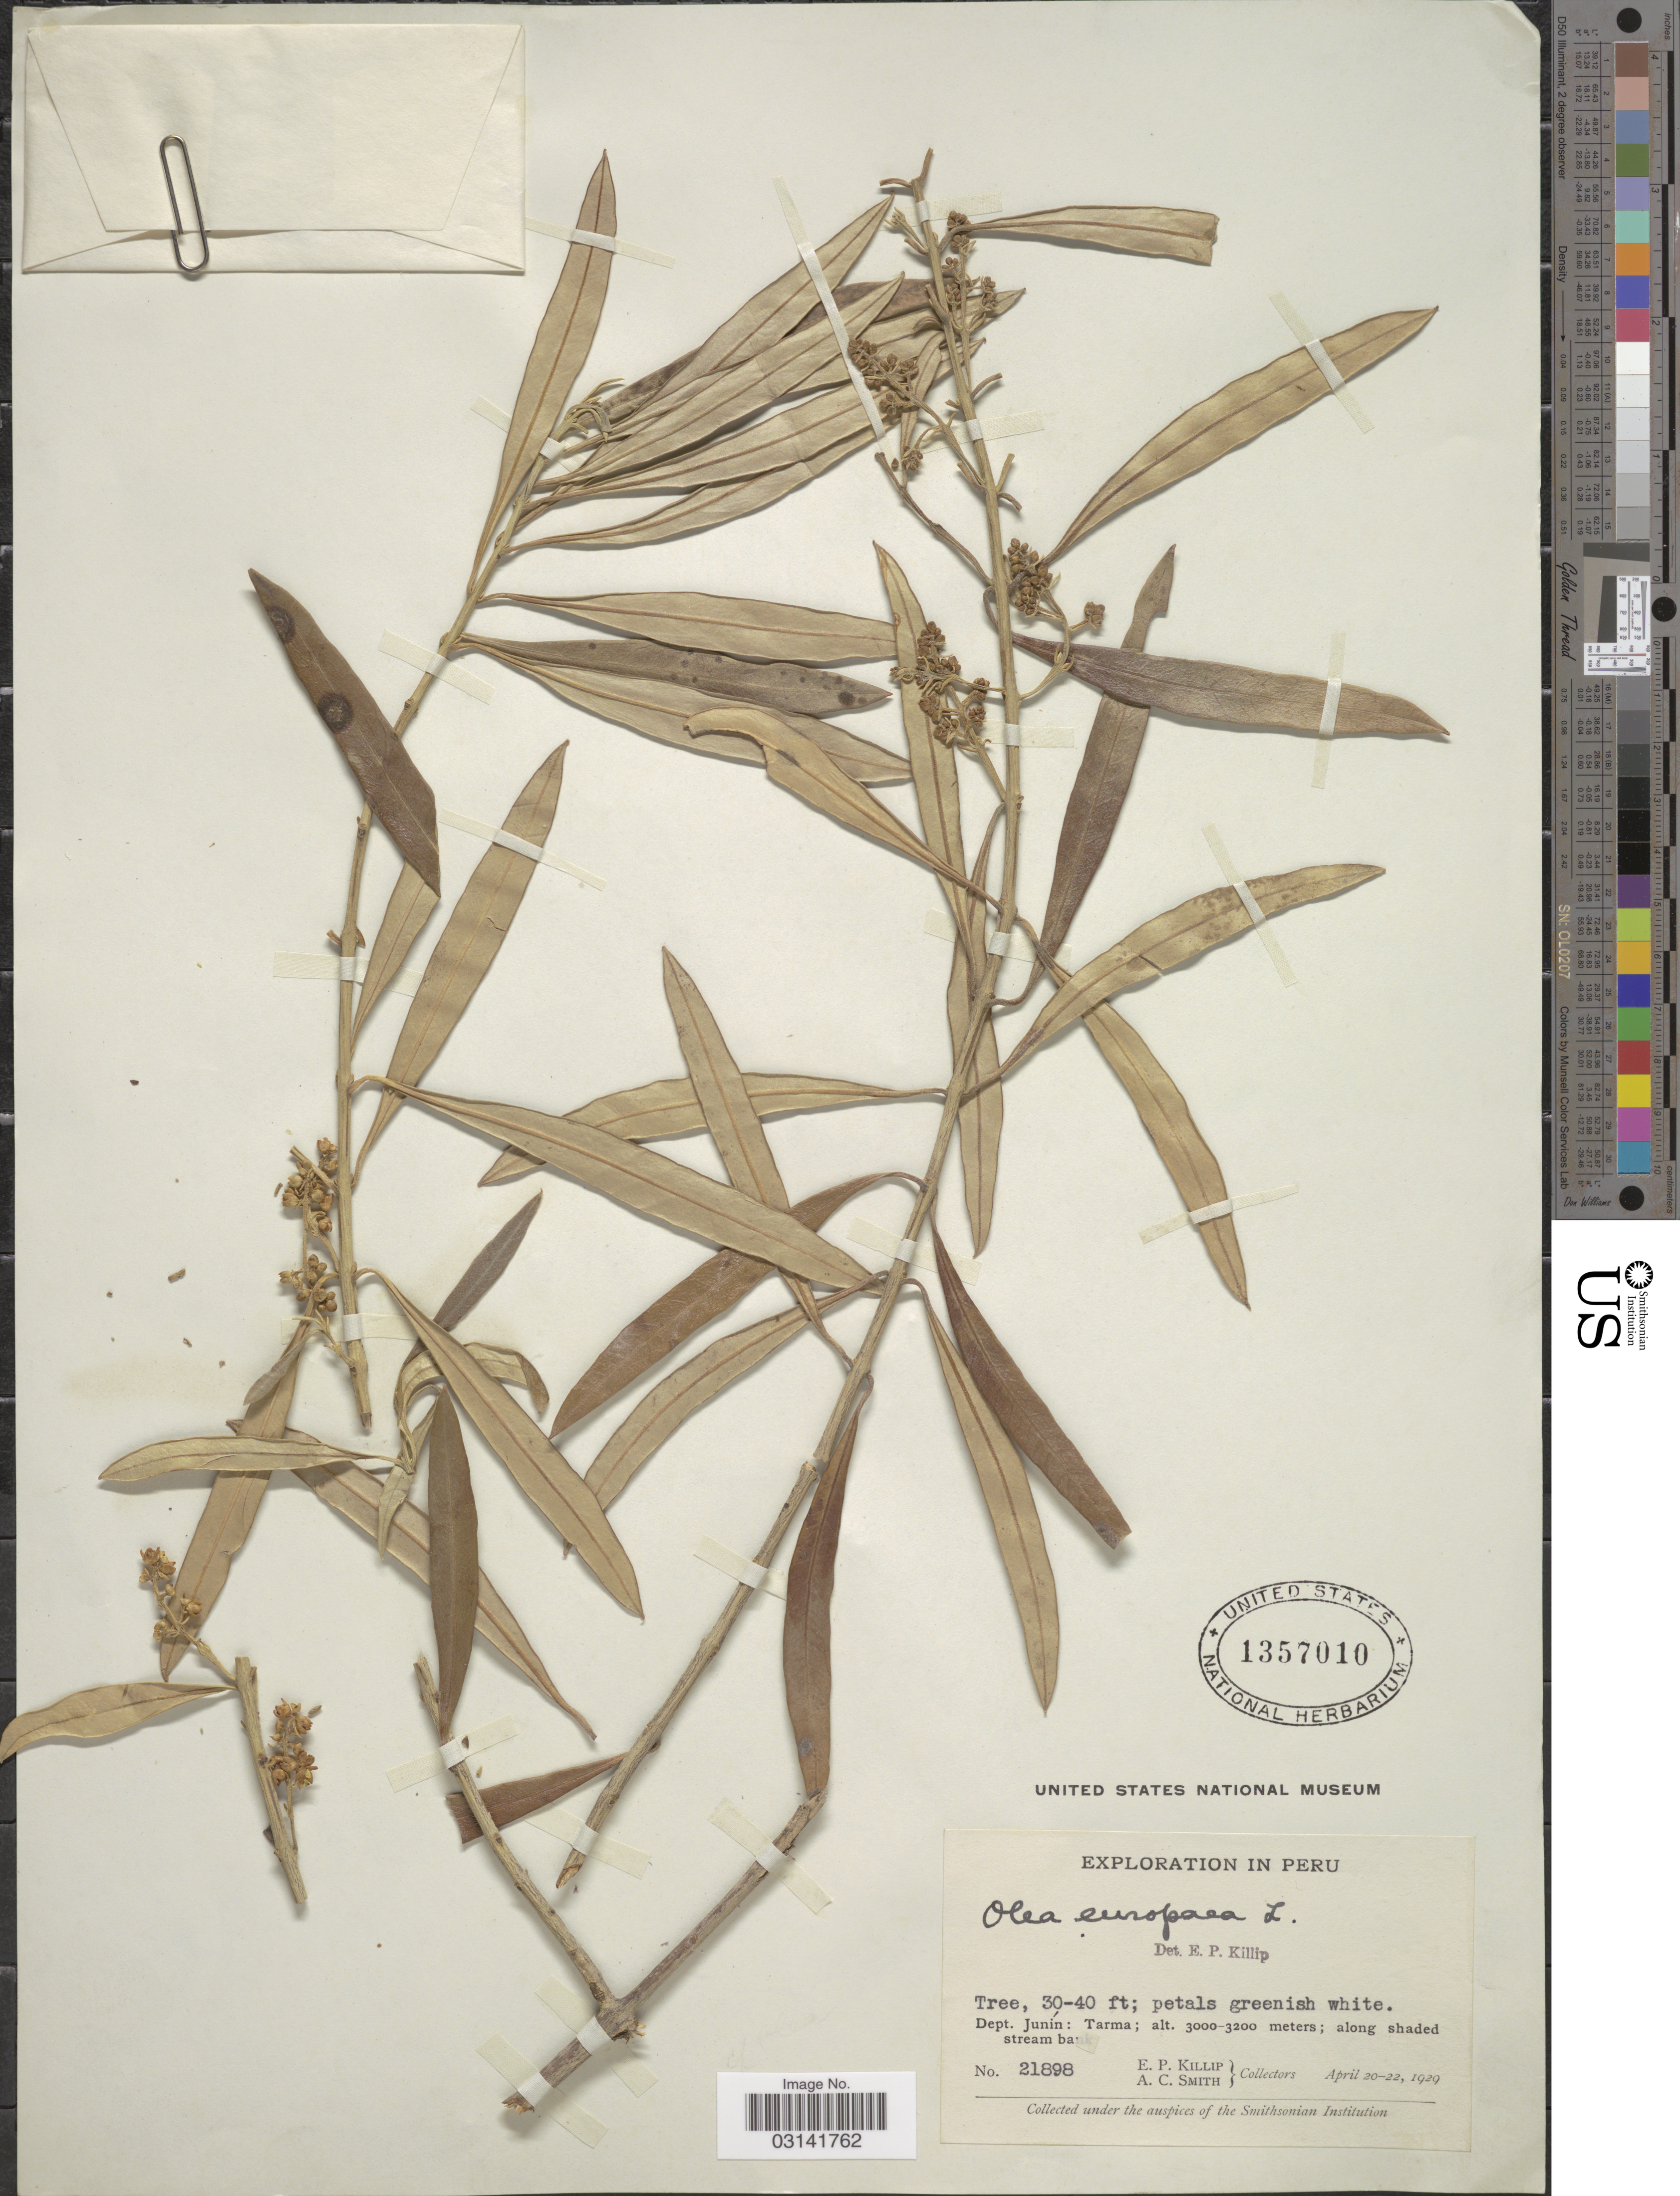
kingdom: Plantae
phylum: Tracheophyta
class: Magnoliopsida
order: Lamiales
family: Oleaceae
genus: Olea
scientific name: Olea europaea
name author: L.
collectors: E. P. Killip & A. C. Smith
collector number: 21898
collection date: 1929-04-20/1929-04-22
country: Peru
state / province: Junín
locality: Dept.Junín: Tarma.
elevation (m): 3000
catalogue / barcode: US 1357010